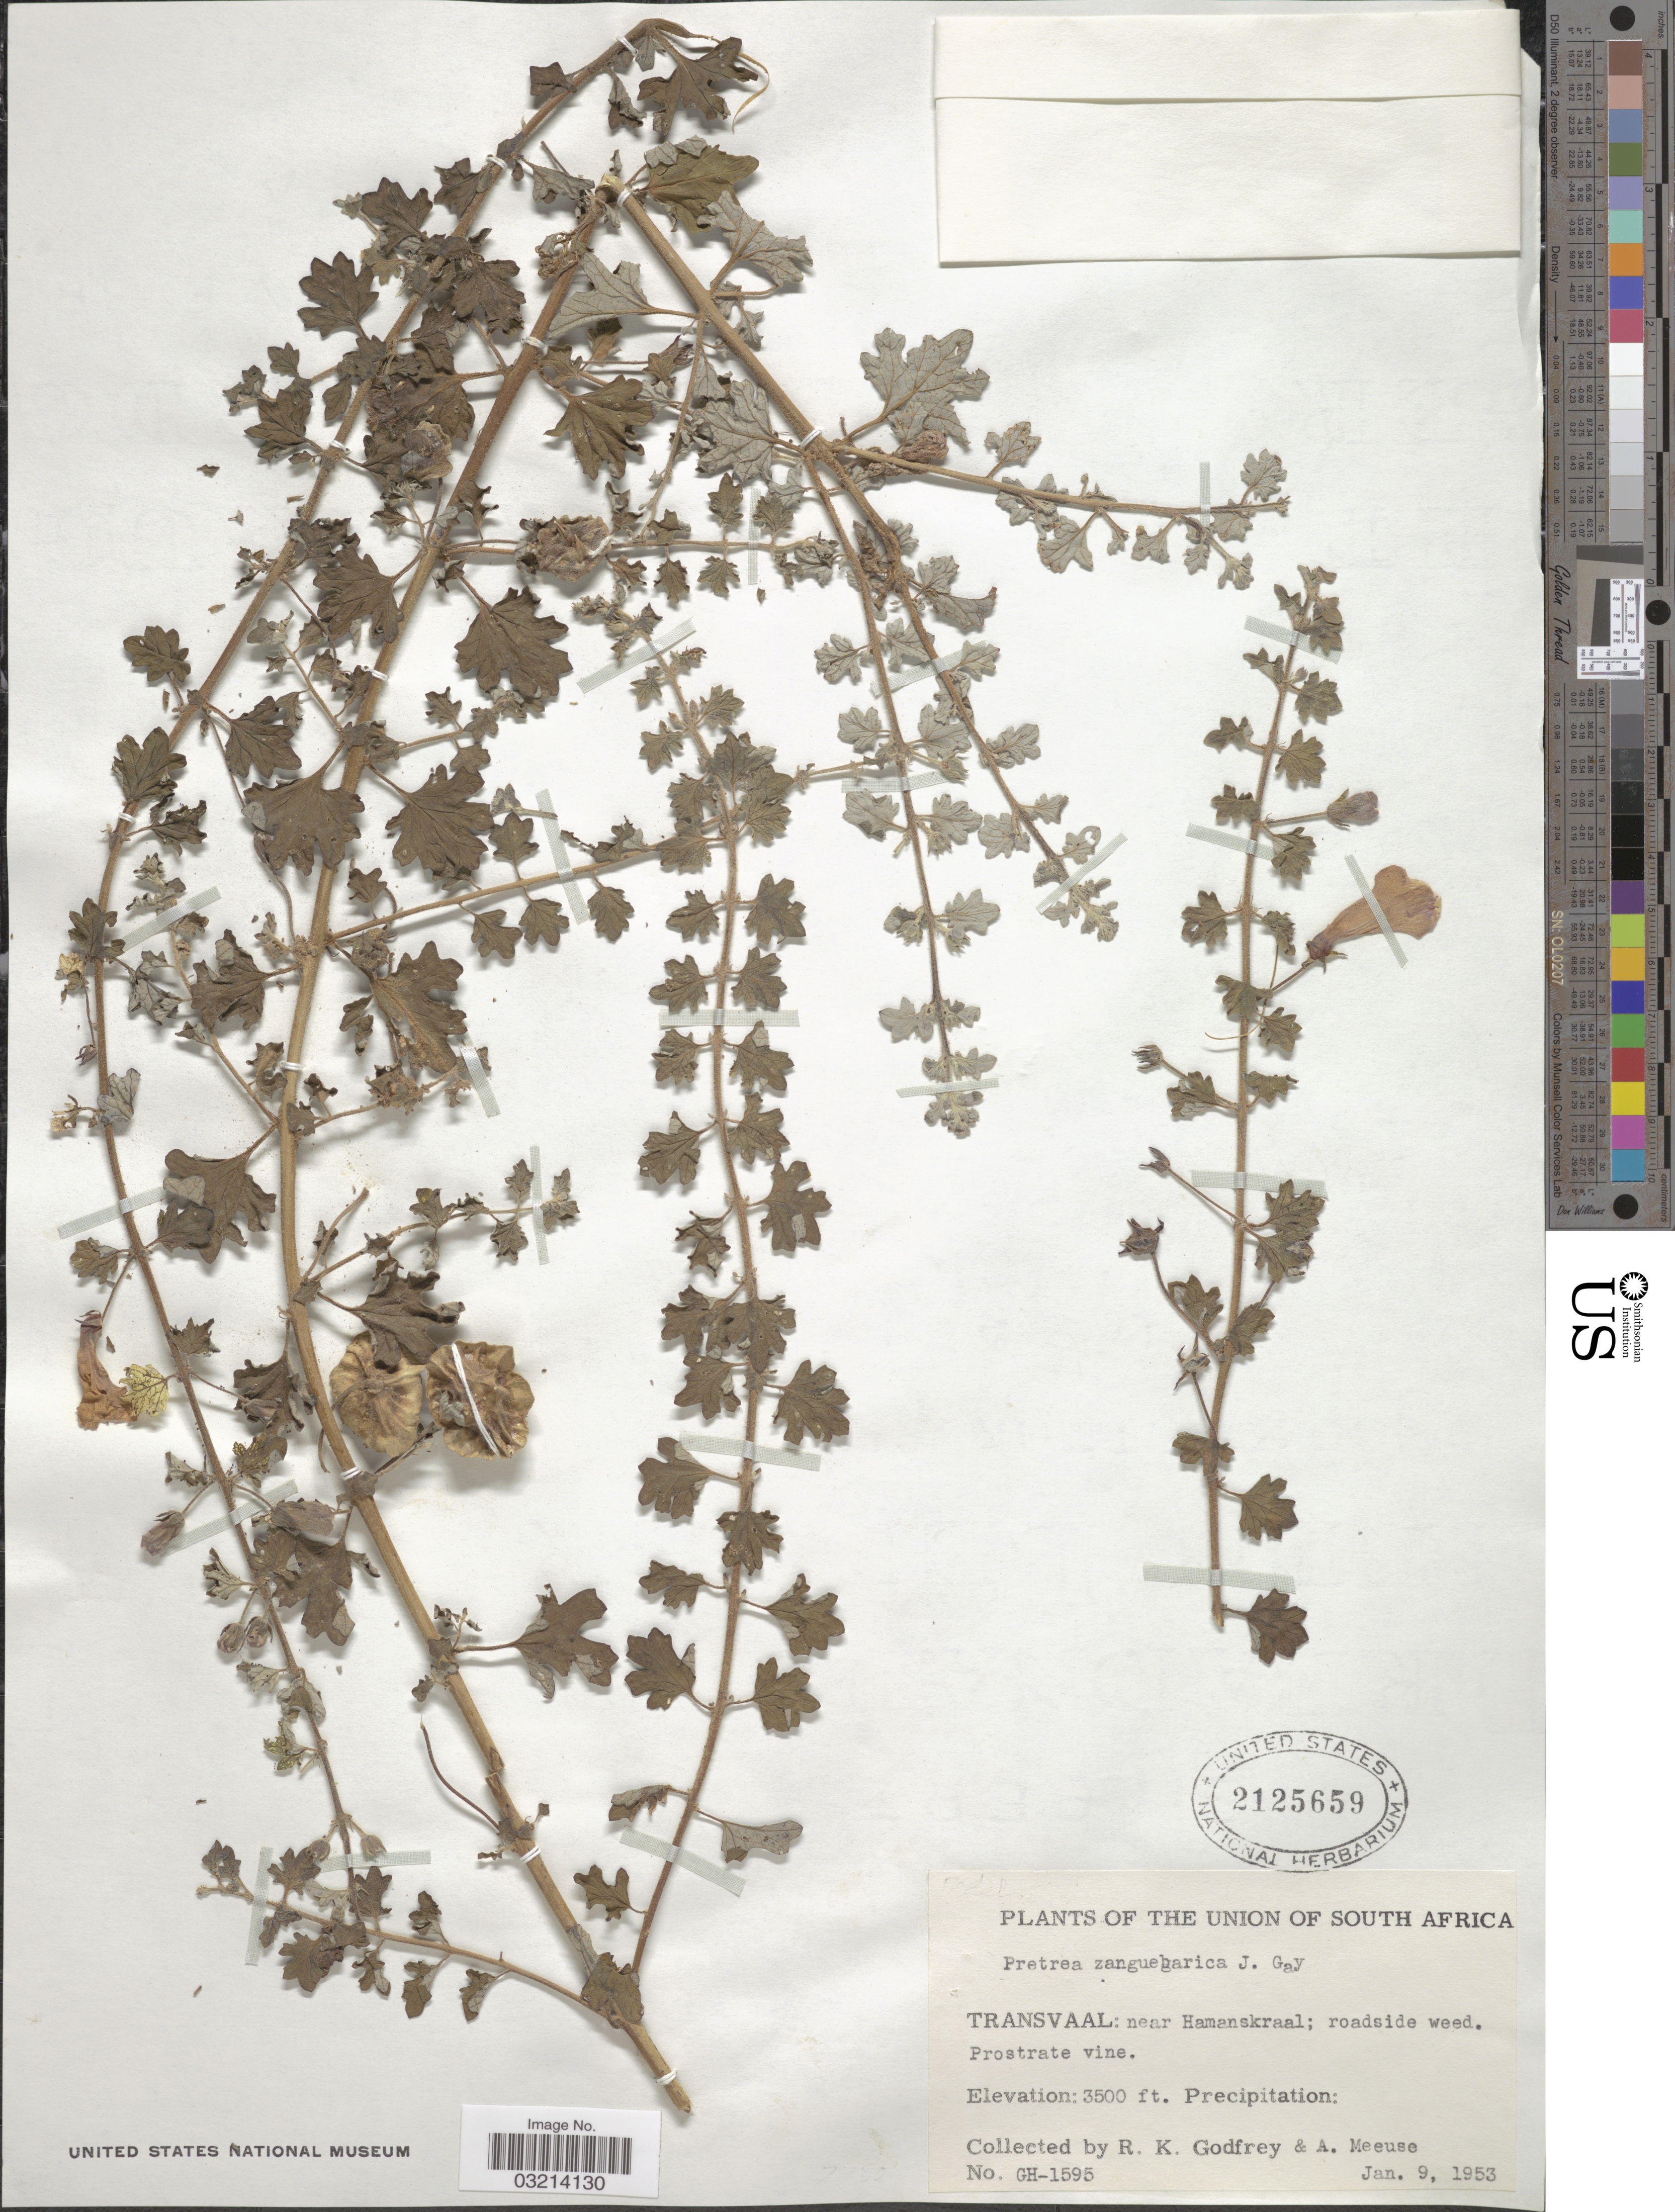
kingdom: Plantae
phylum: Tracheophyta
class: Magnoliopsida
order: Lamiales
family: Pedaliaceae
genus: Dicerocaryum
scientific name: Dicerocaryum zanguebarium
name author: (Lour.) Merr.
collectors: R. K. Godfrey & A. D. J. Meeuse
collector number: GH-1595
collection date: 1953-01-09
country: South Africa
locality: The Union of South Africa. Transvaal: near Hamanskraal.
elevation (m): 1067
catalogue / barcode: US 2125659